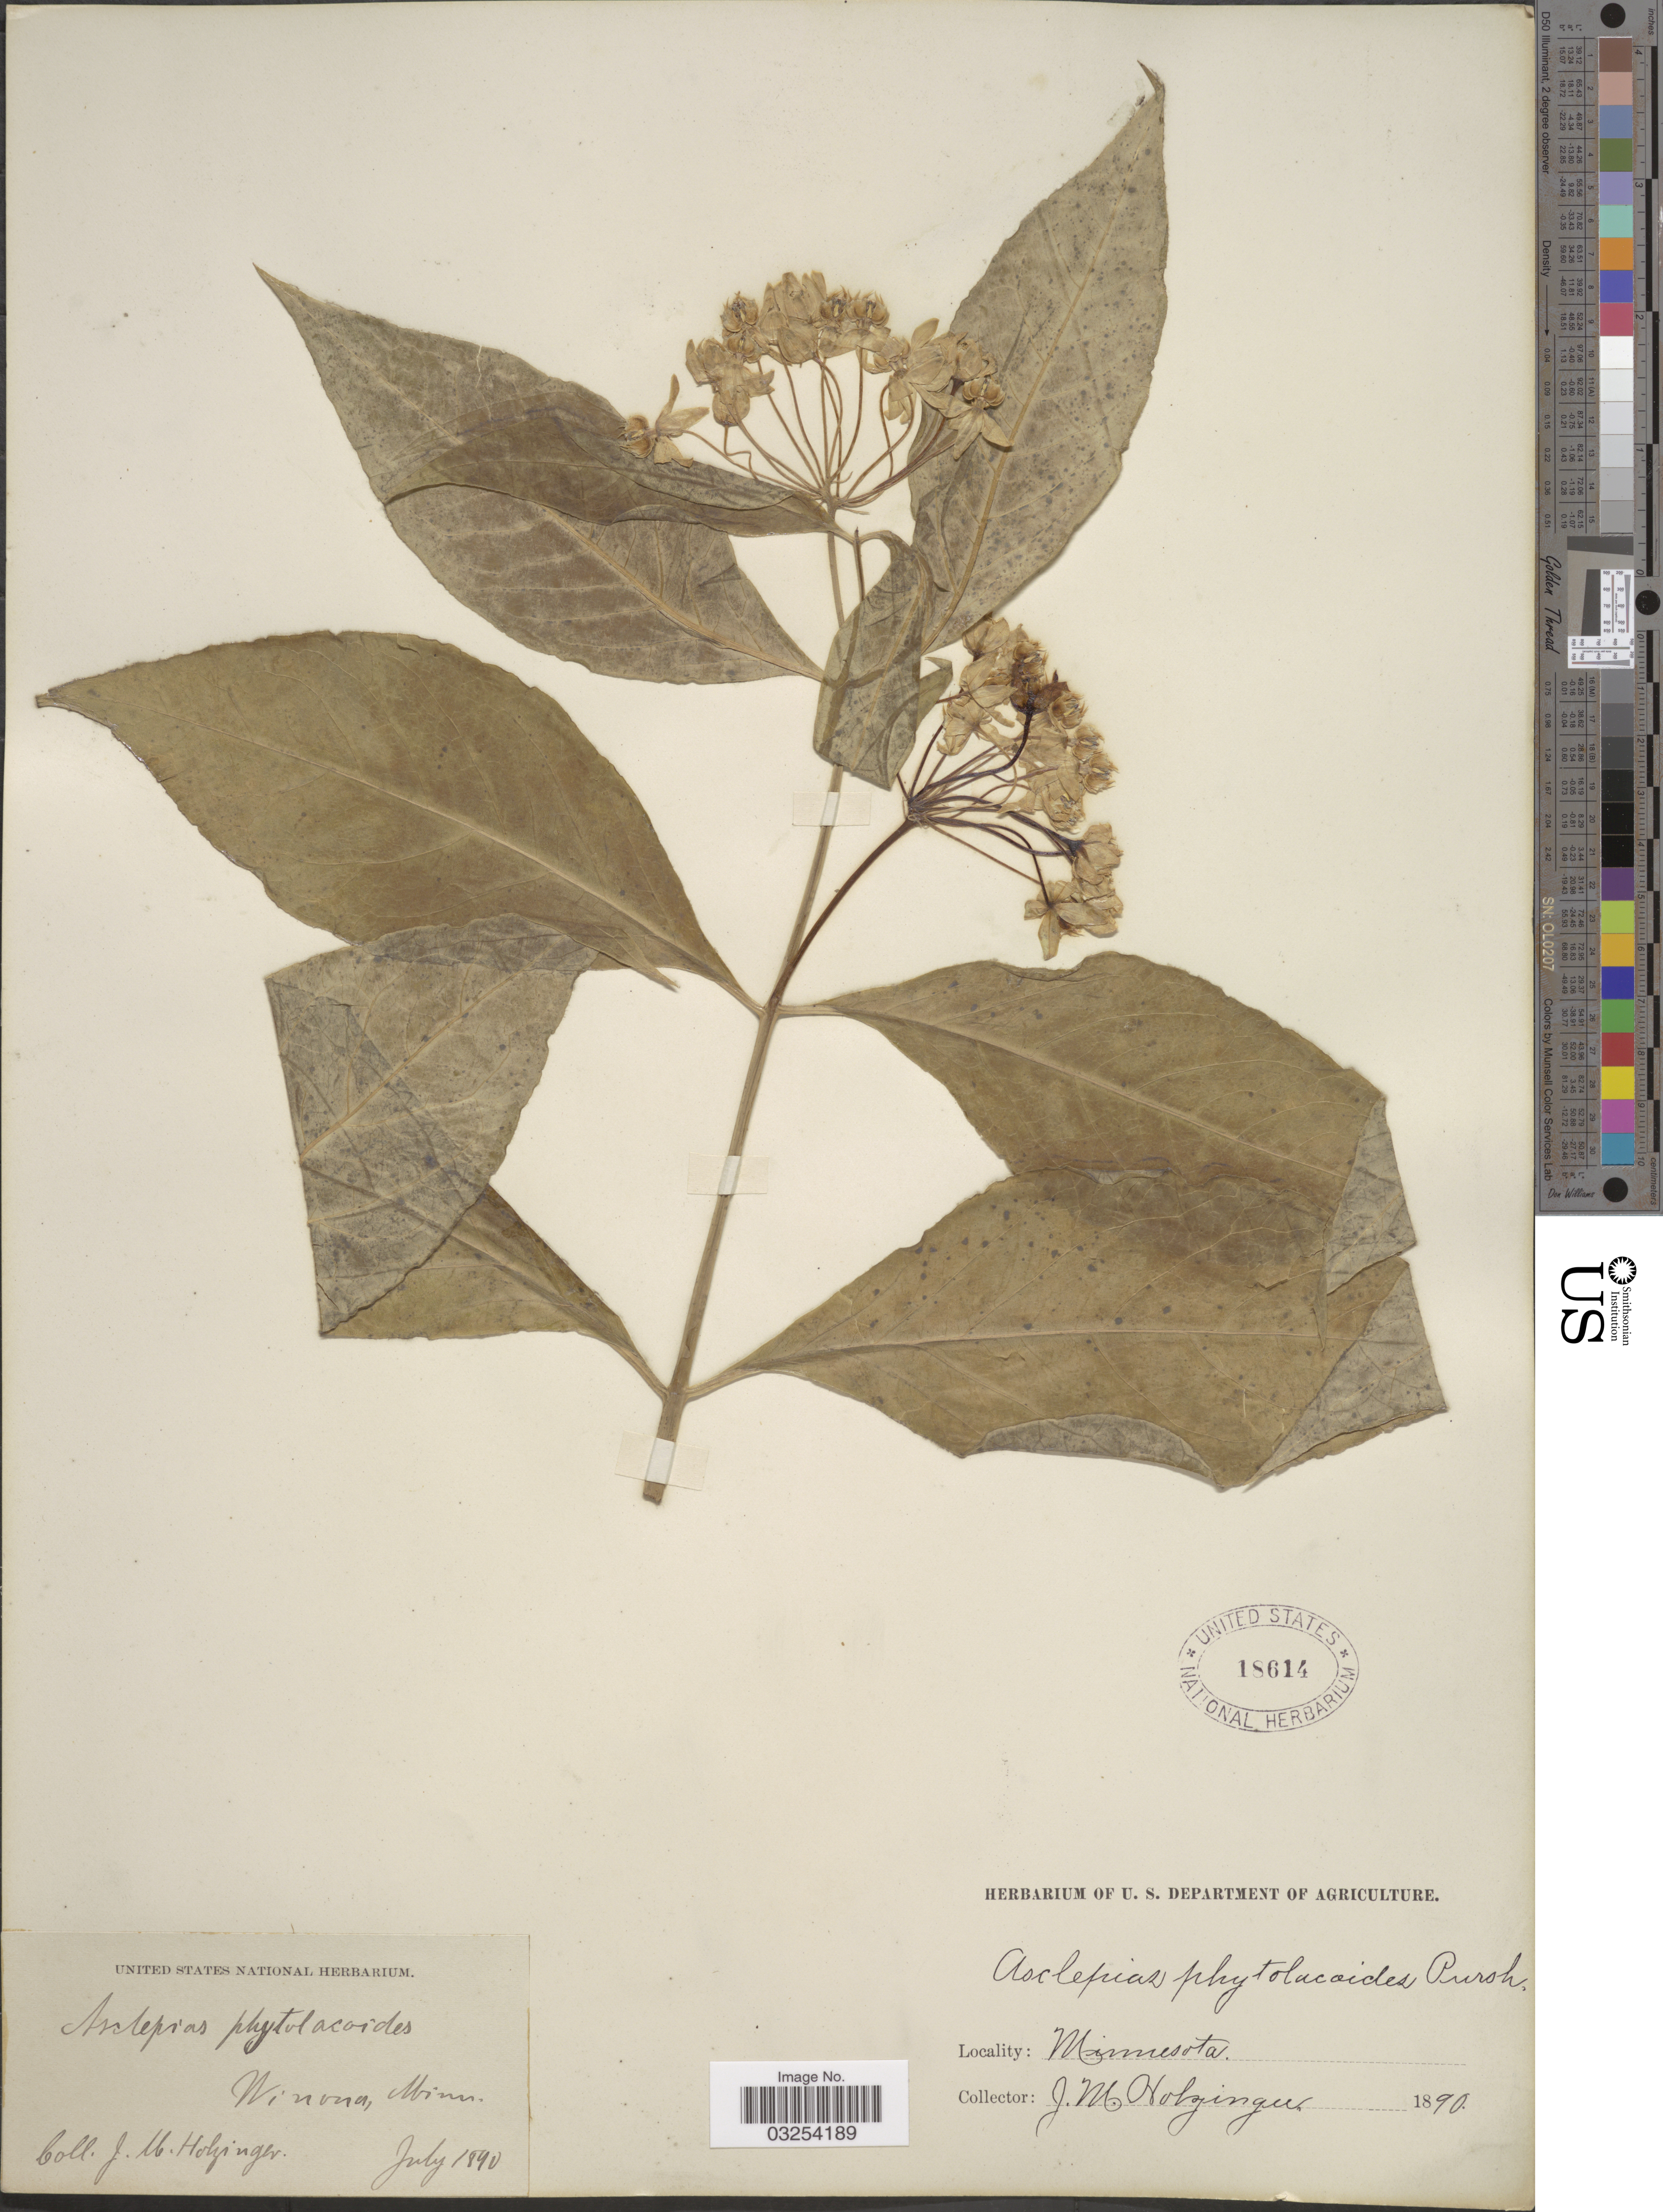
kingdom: Plantae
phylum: Tracheophyta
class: Magnoliopsida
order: Gentianales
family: Apocynaceae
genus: Asclepias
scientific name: Asclepias exaltata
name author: Muhl.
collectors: J. M. Holzinger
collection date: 1890-07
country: United States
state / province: Minnesota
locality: Winona.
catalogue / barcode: US 18614